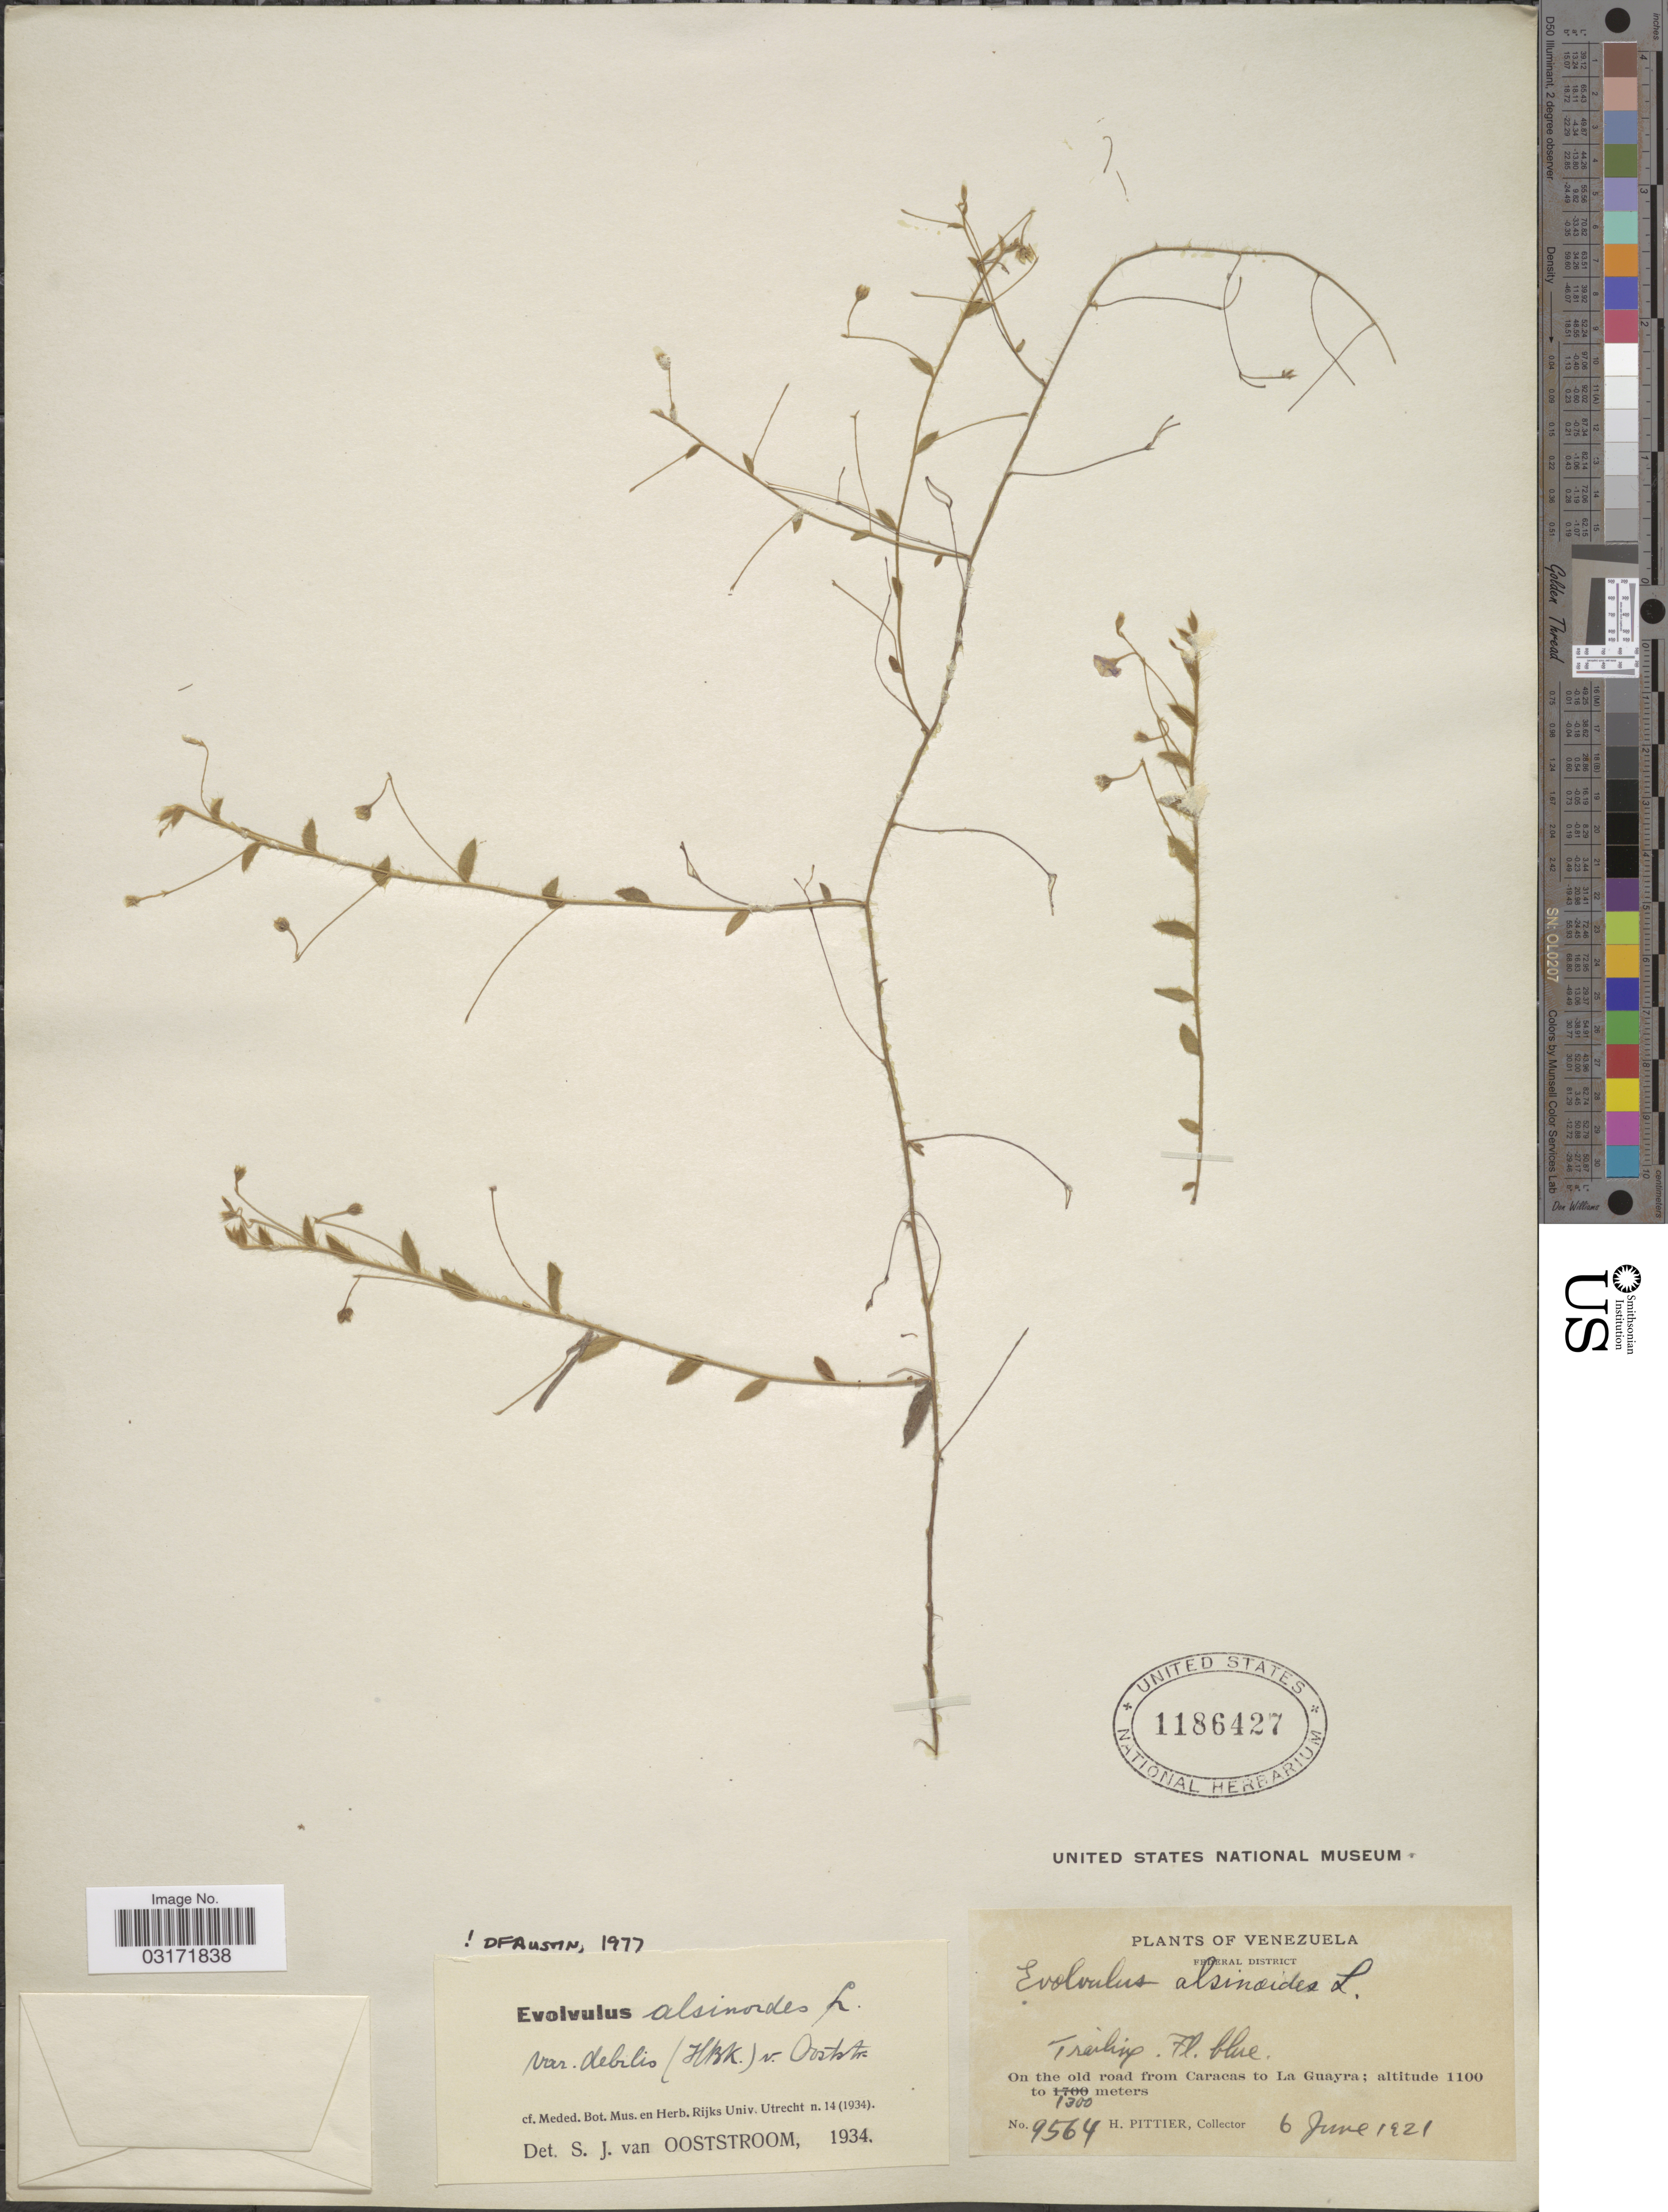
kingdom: Plantae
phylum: Tracheophyta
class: Magnoliopsida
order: Solanales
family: Convolvulaceae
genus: Evolvulus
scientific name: Evolvulus alsinoides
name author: (L.) L.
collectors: H. F. Pittier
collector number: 9564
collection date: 1921-06-06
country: Venezuela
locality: Federal District, On the old road from Caracas to La Guayra.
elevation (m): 1100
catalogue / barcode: US 1186427